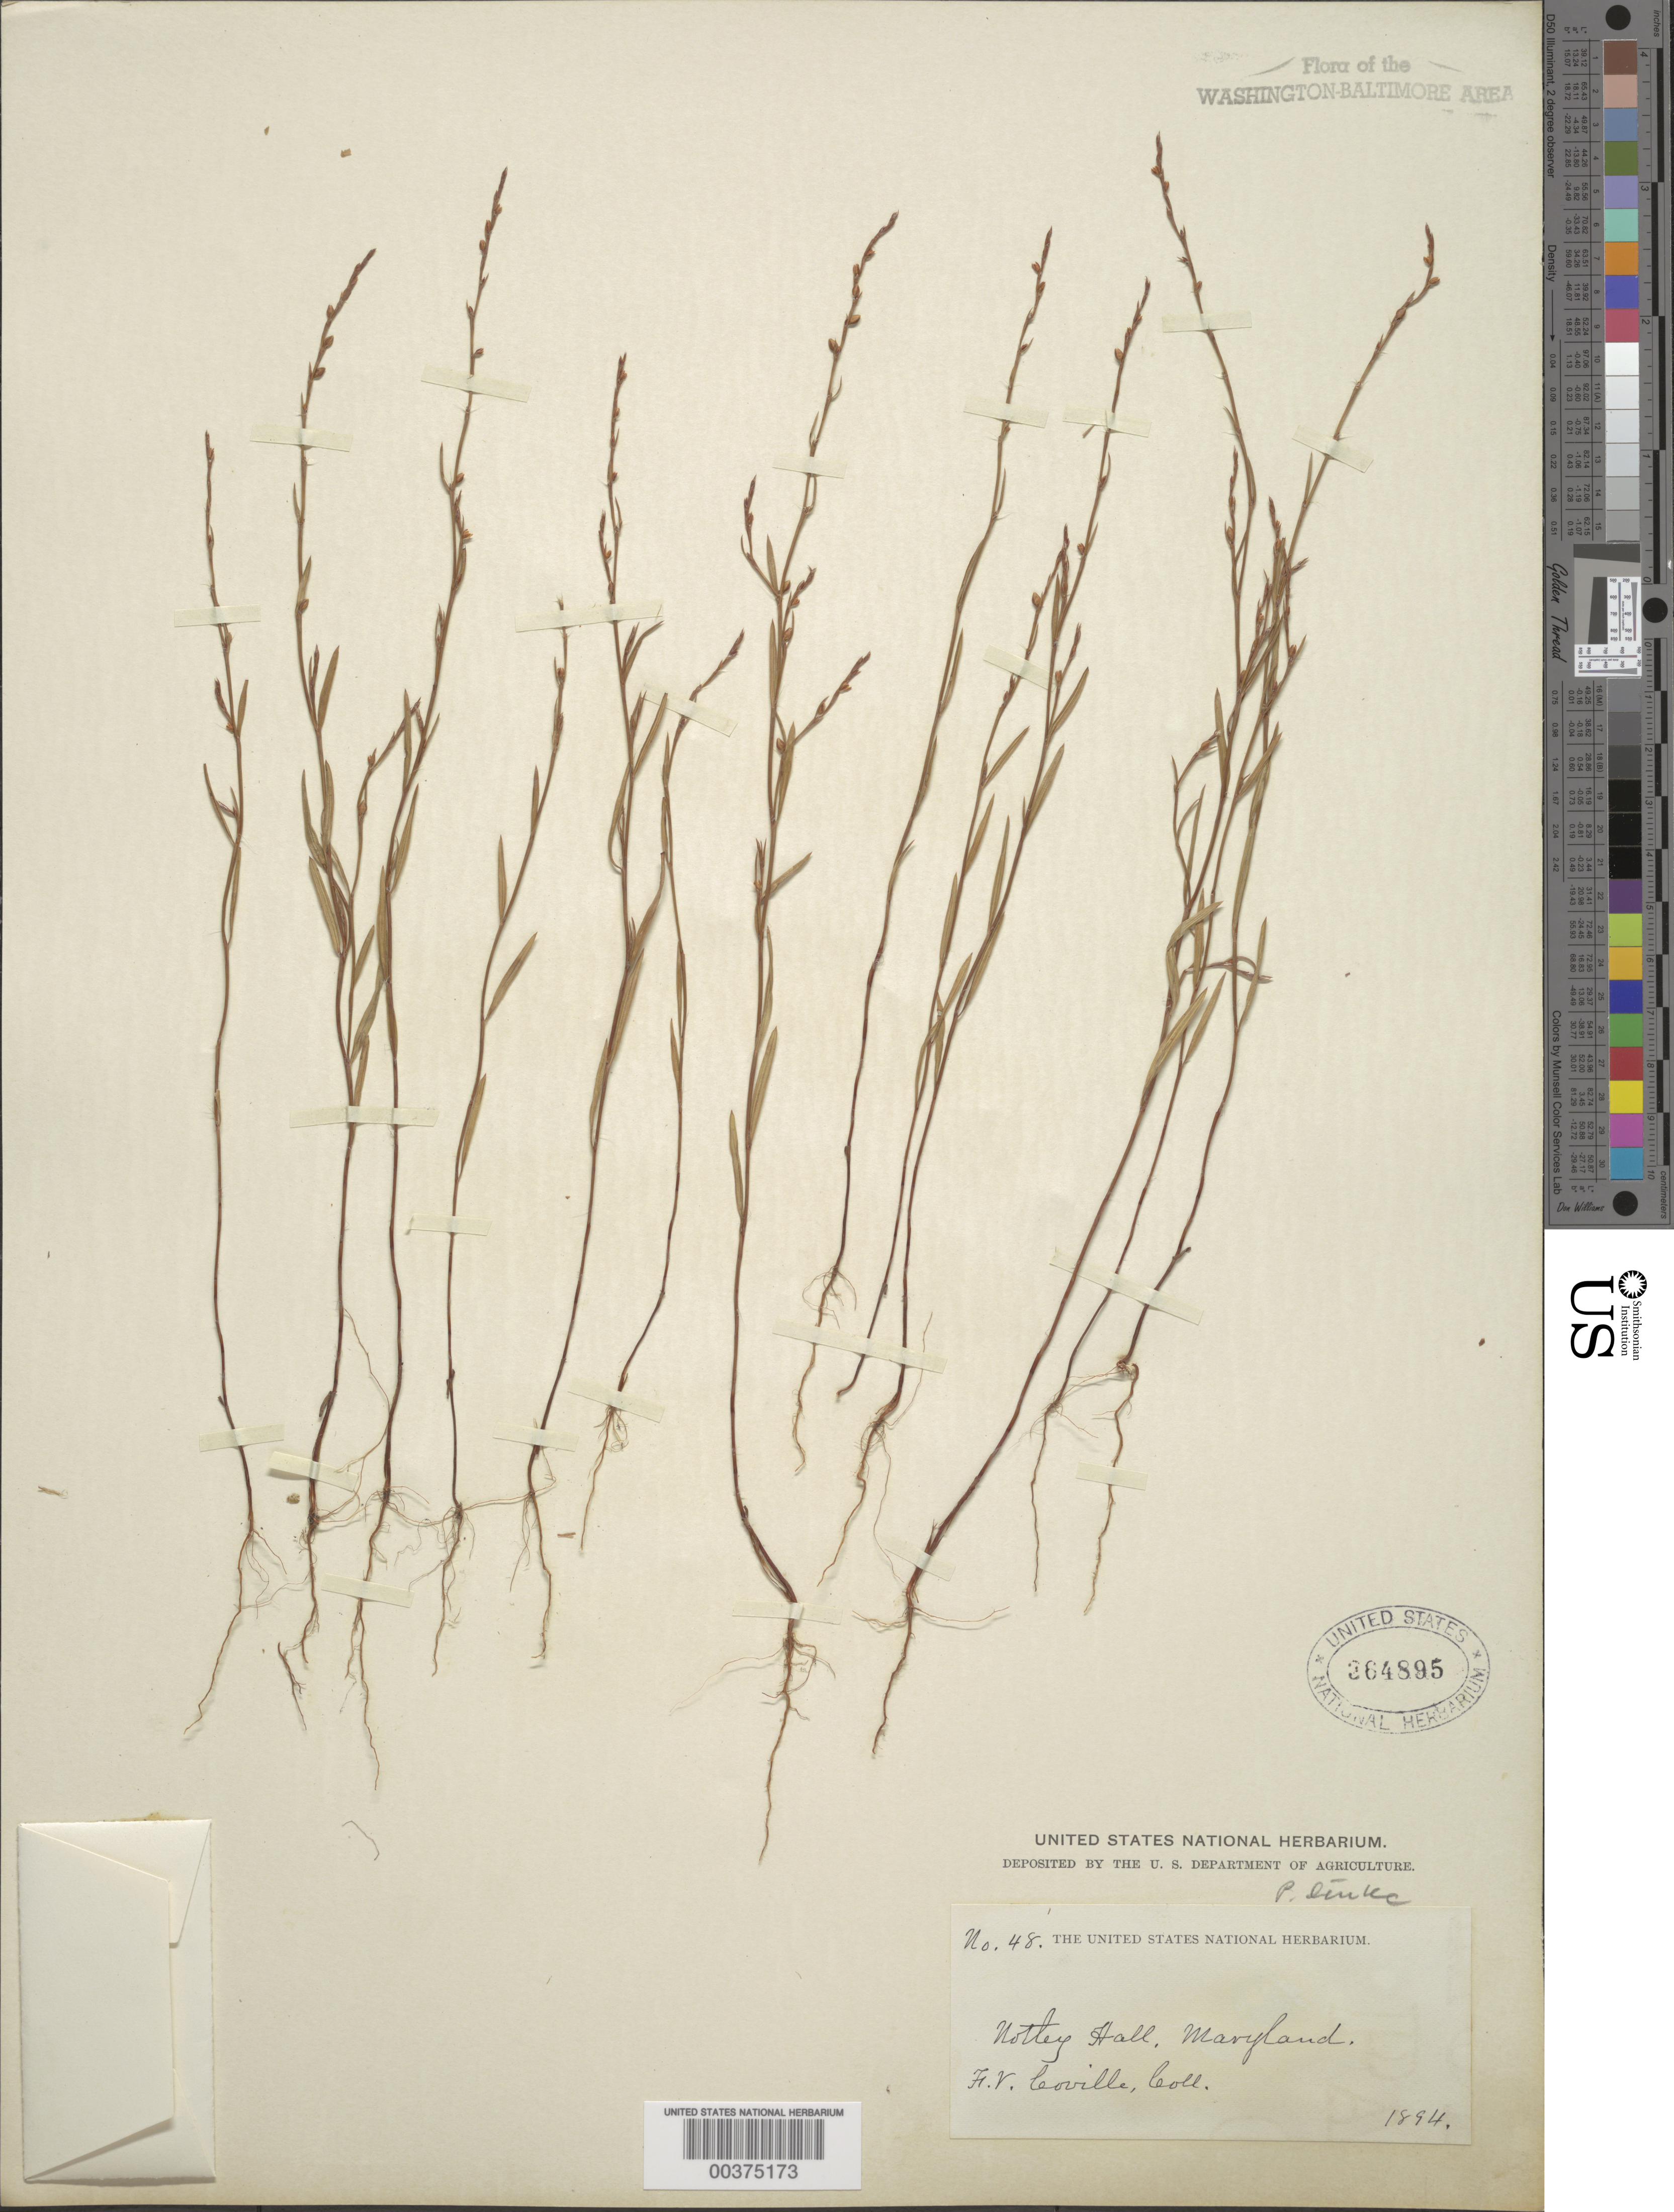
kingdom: Plantae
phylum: Tracheophyta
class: Magnoliopsida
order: Caryophyllales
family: Polygonaceae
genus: Polygonum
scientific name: Polygonum tenue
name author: F. Michx.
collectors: F. V. Coville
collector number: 48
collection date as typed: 1894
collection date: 1894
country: United States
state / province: Maryland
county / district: Prince George's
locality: Notley Hall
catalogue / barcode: US 364895